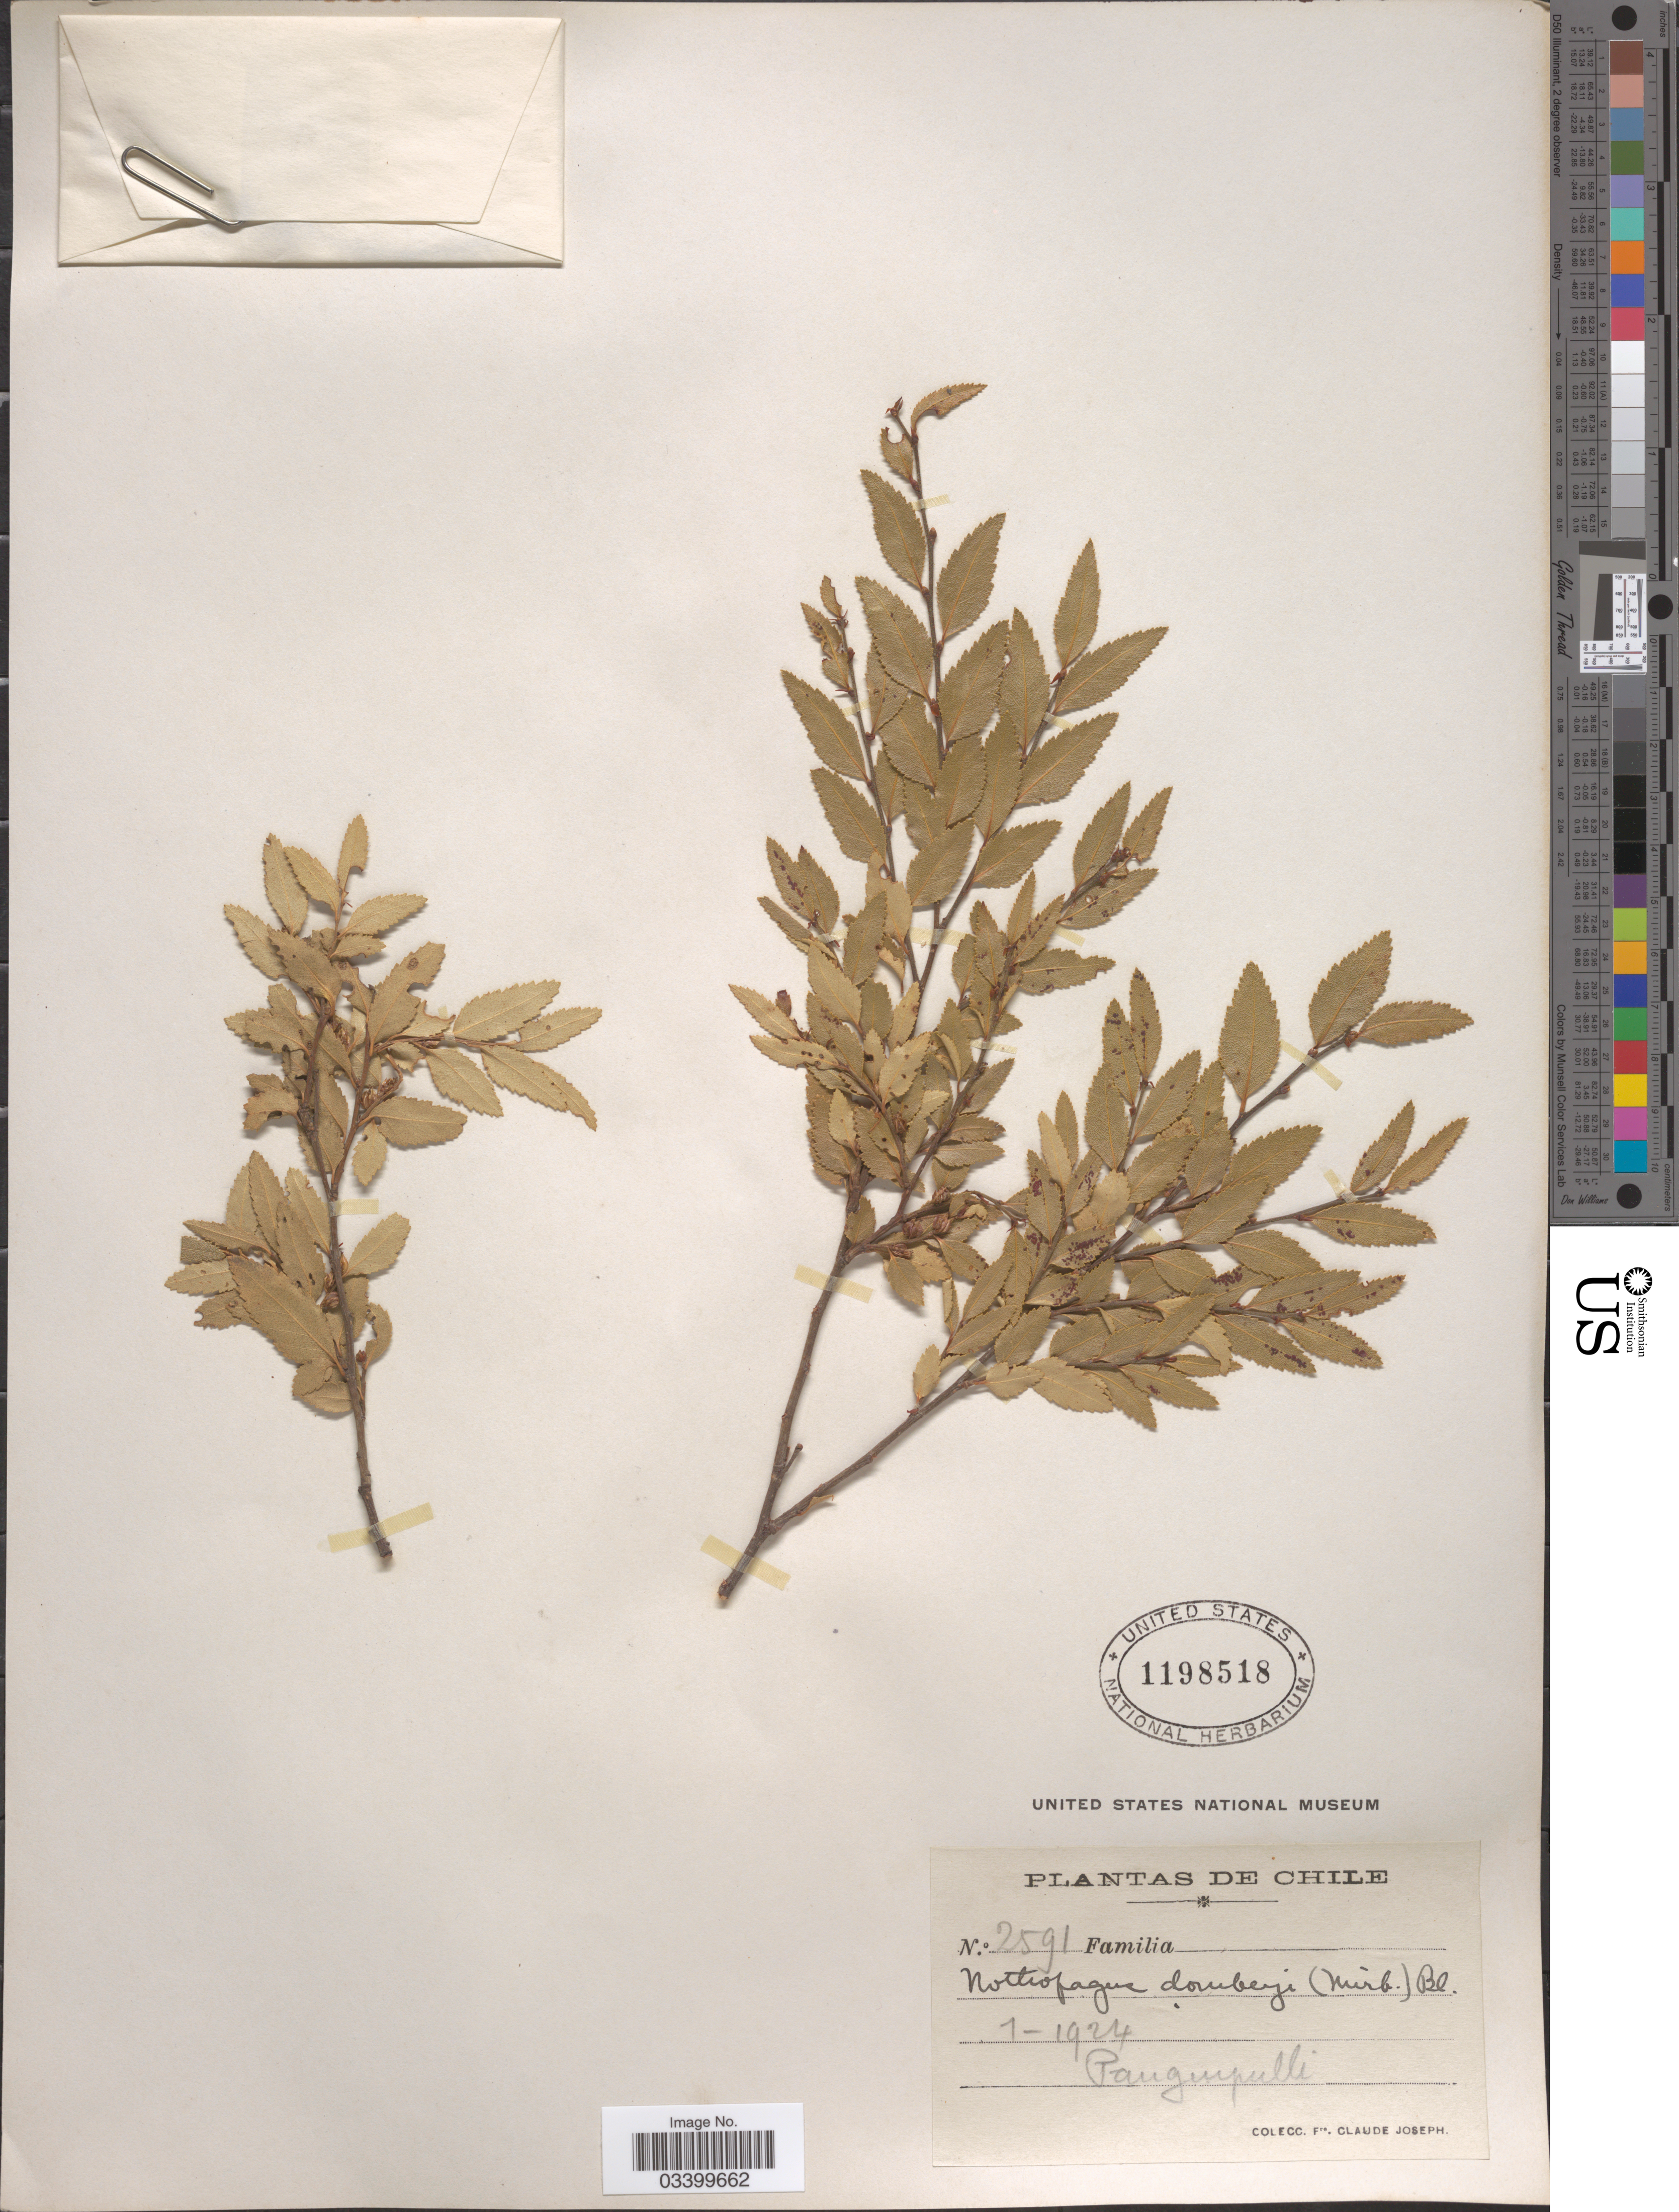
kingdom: Plantae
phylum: Tracheophyta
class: Magnoliopsida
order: Fagales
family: Nothofagaceae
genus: Nothofagus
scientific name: Nothofagus dombeyi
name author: (Mirb.) Oerst.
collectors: Bro. Claude-Joseph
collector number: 2591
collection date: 1924-01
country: Chile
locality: Panguipulli.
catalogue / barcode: US 1198518